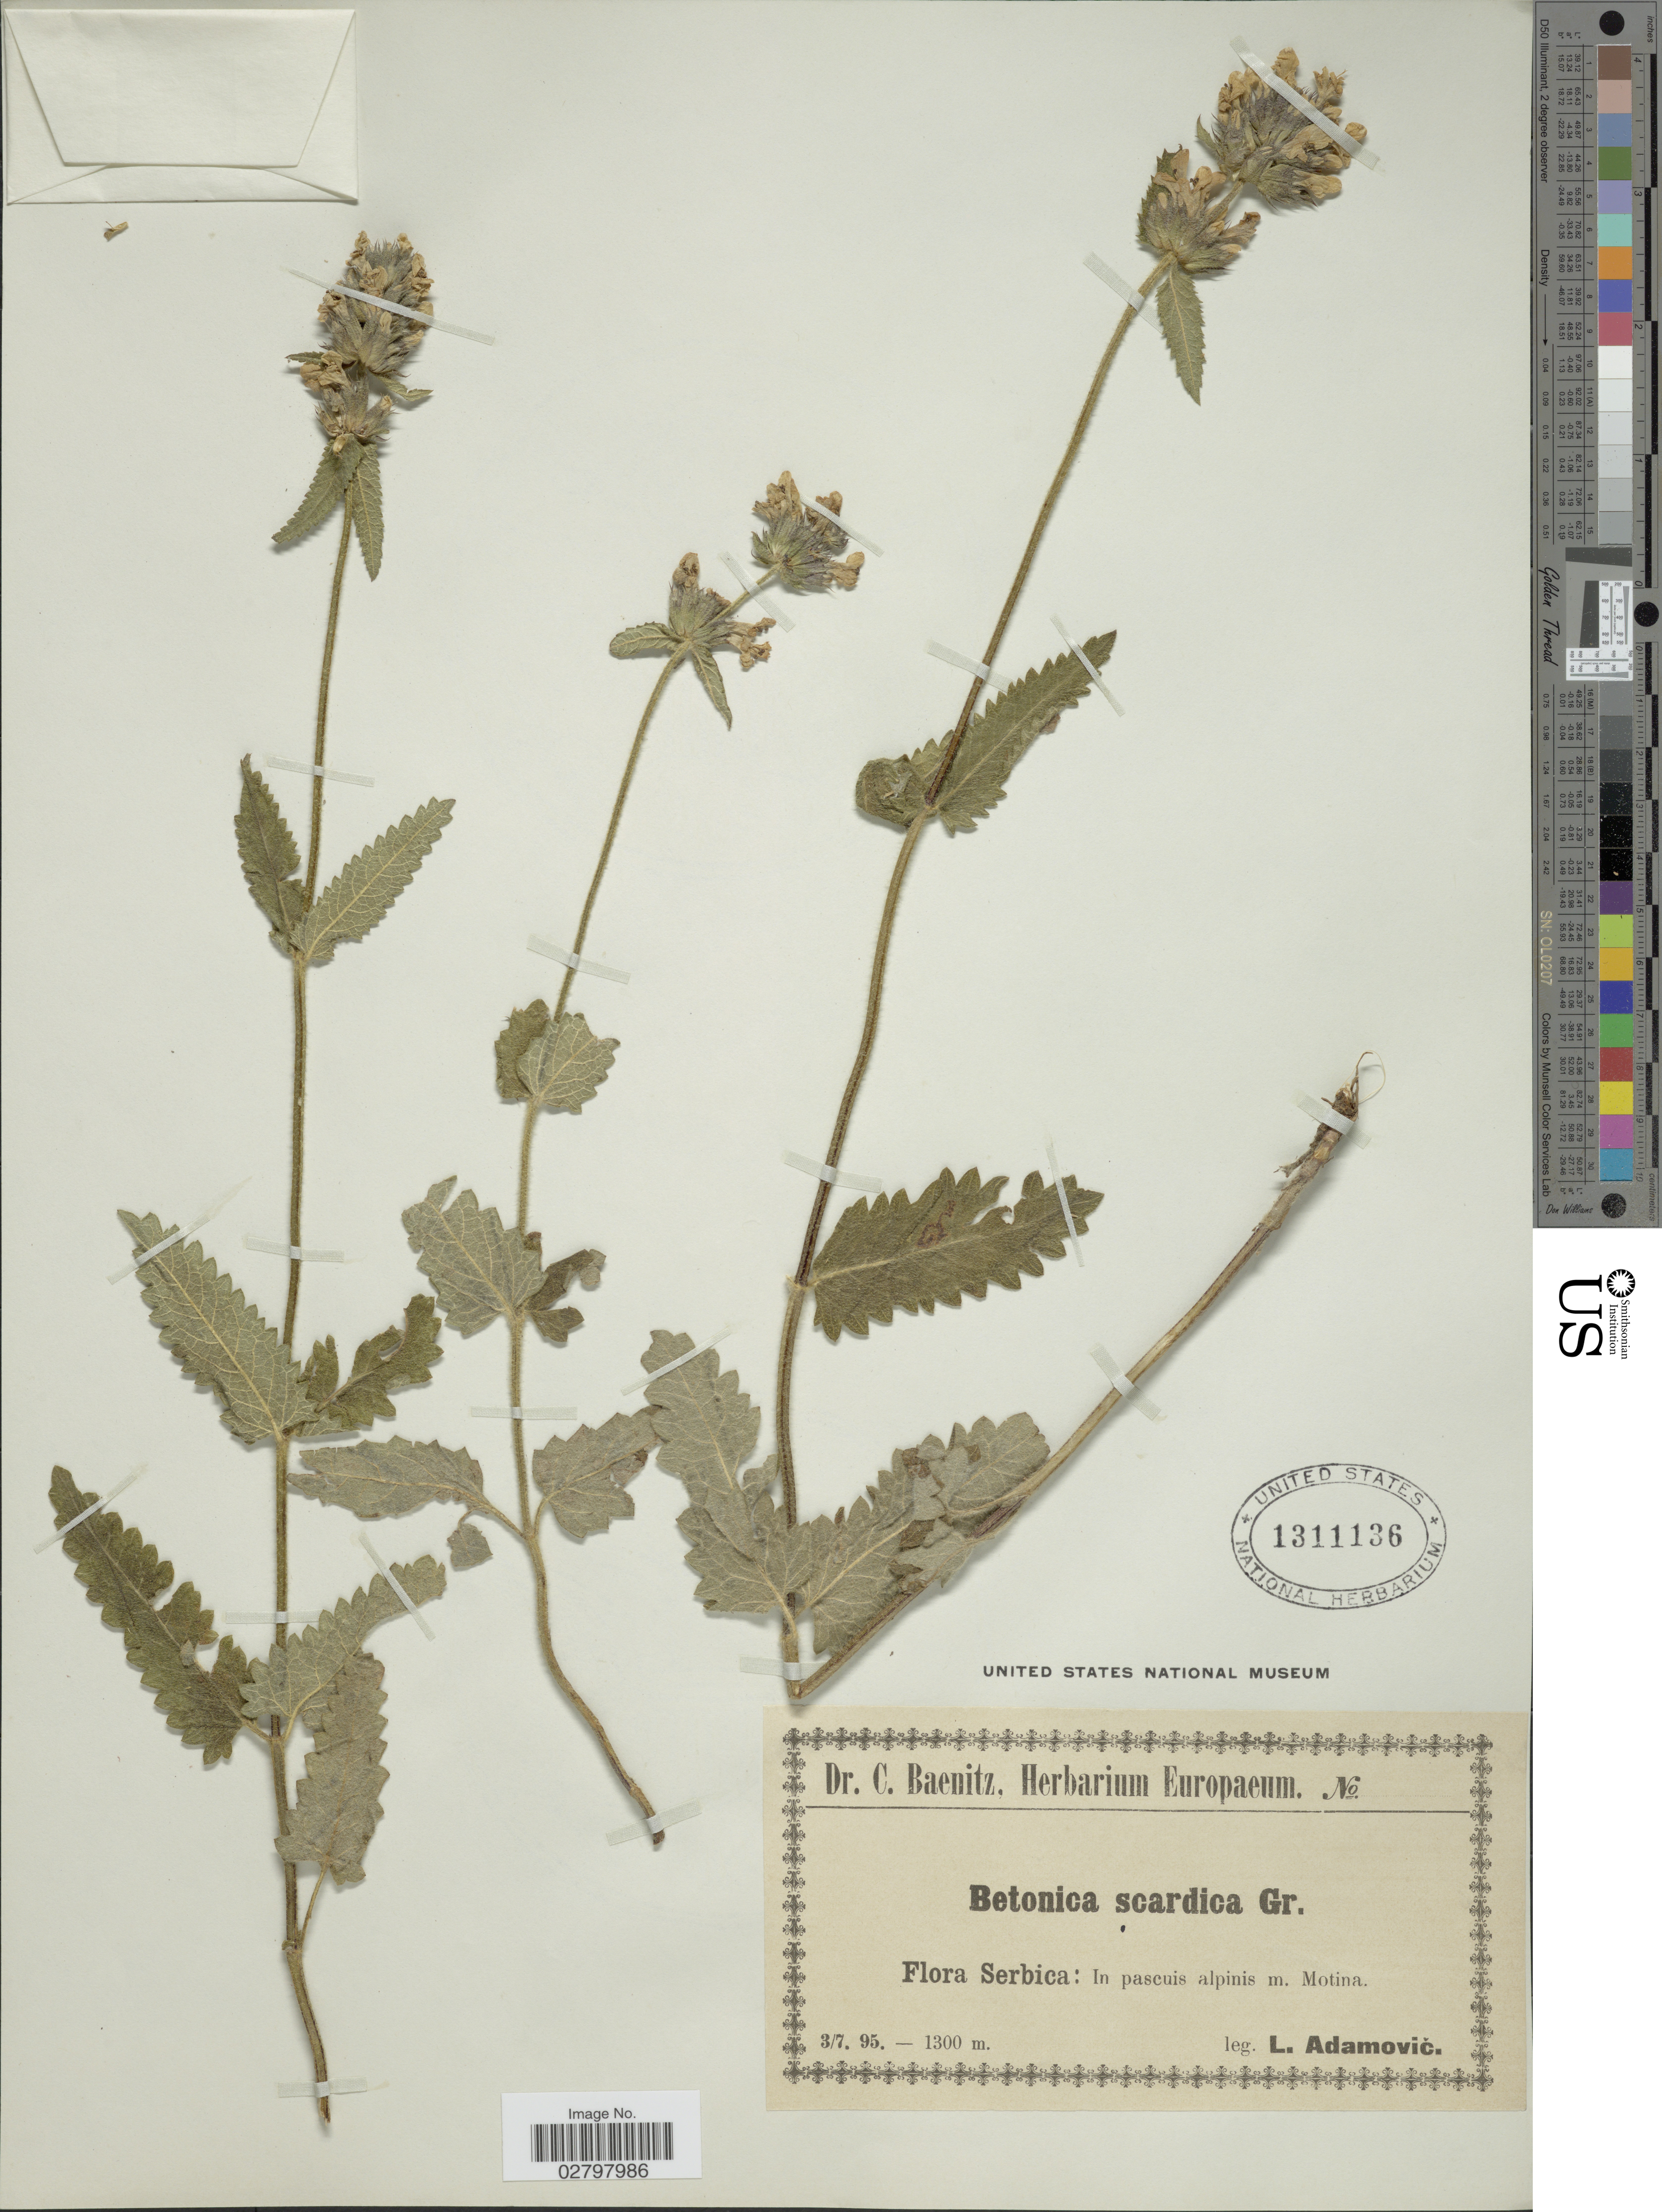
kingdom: Plantae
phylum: Tracheophyta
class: Magnoliopsida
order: Lamiales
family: Lamiaceae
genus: Stachys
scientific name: Stachys scardica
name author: (Griseb.) Hayek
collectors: L. Adamović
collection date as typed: Transcribed d/m/y: 3/7/95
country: Serbia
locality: Serbica: in pascuis alpinis m. Motina.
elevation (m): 1300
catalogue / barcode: US 1311136